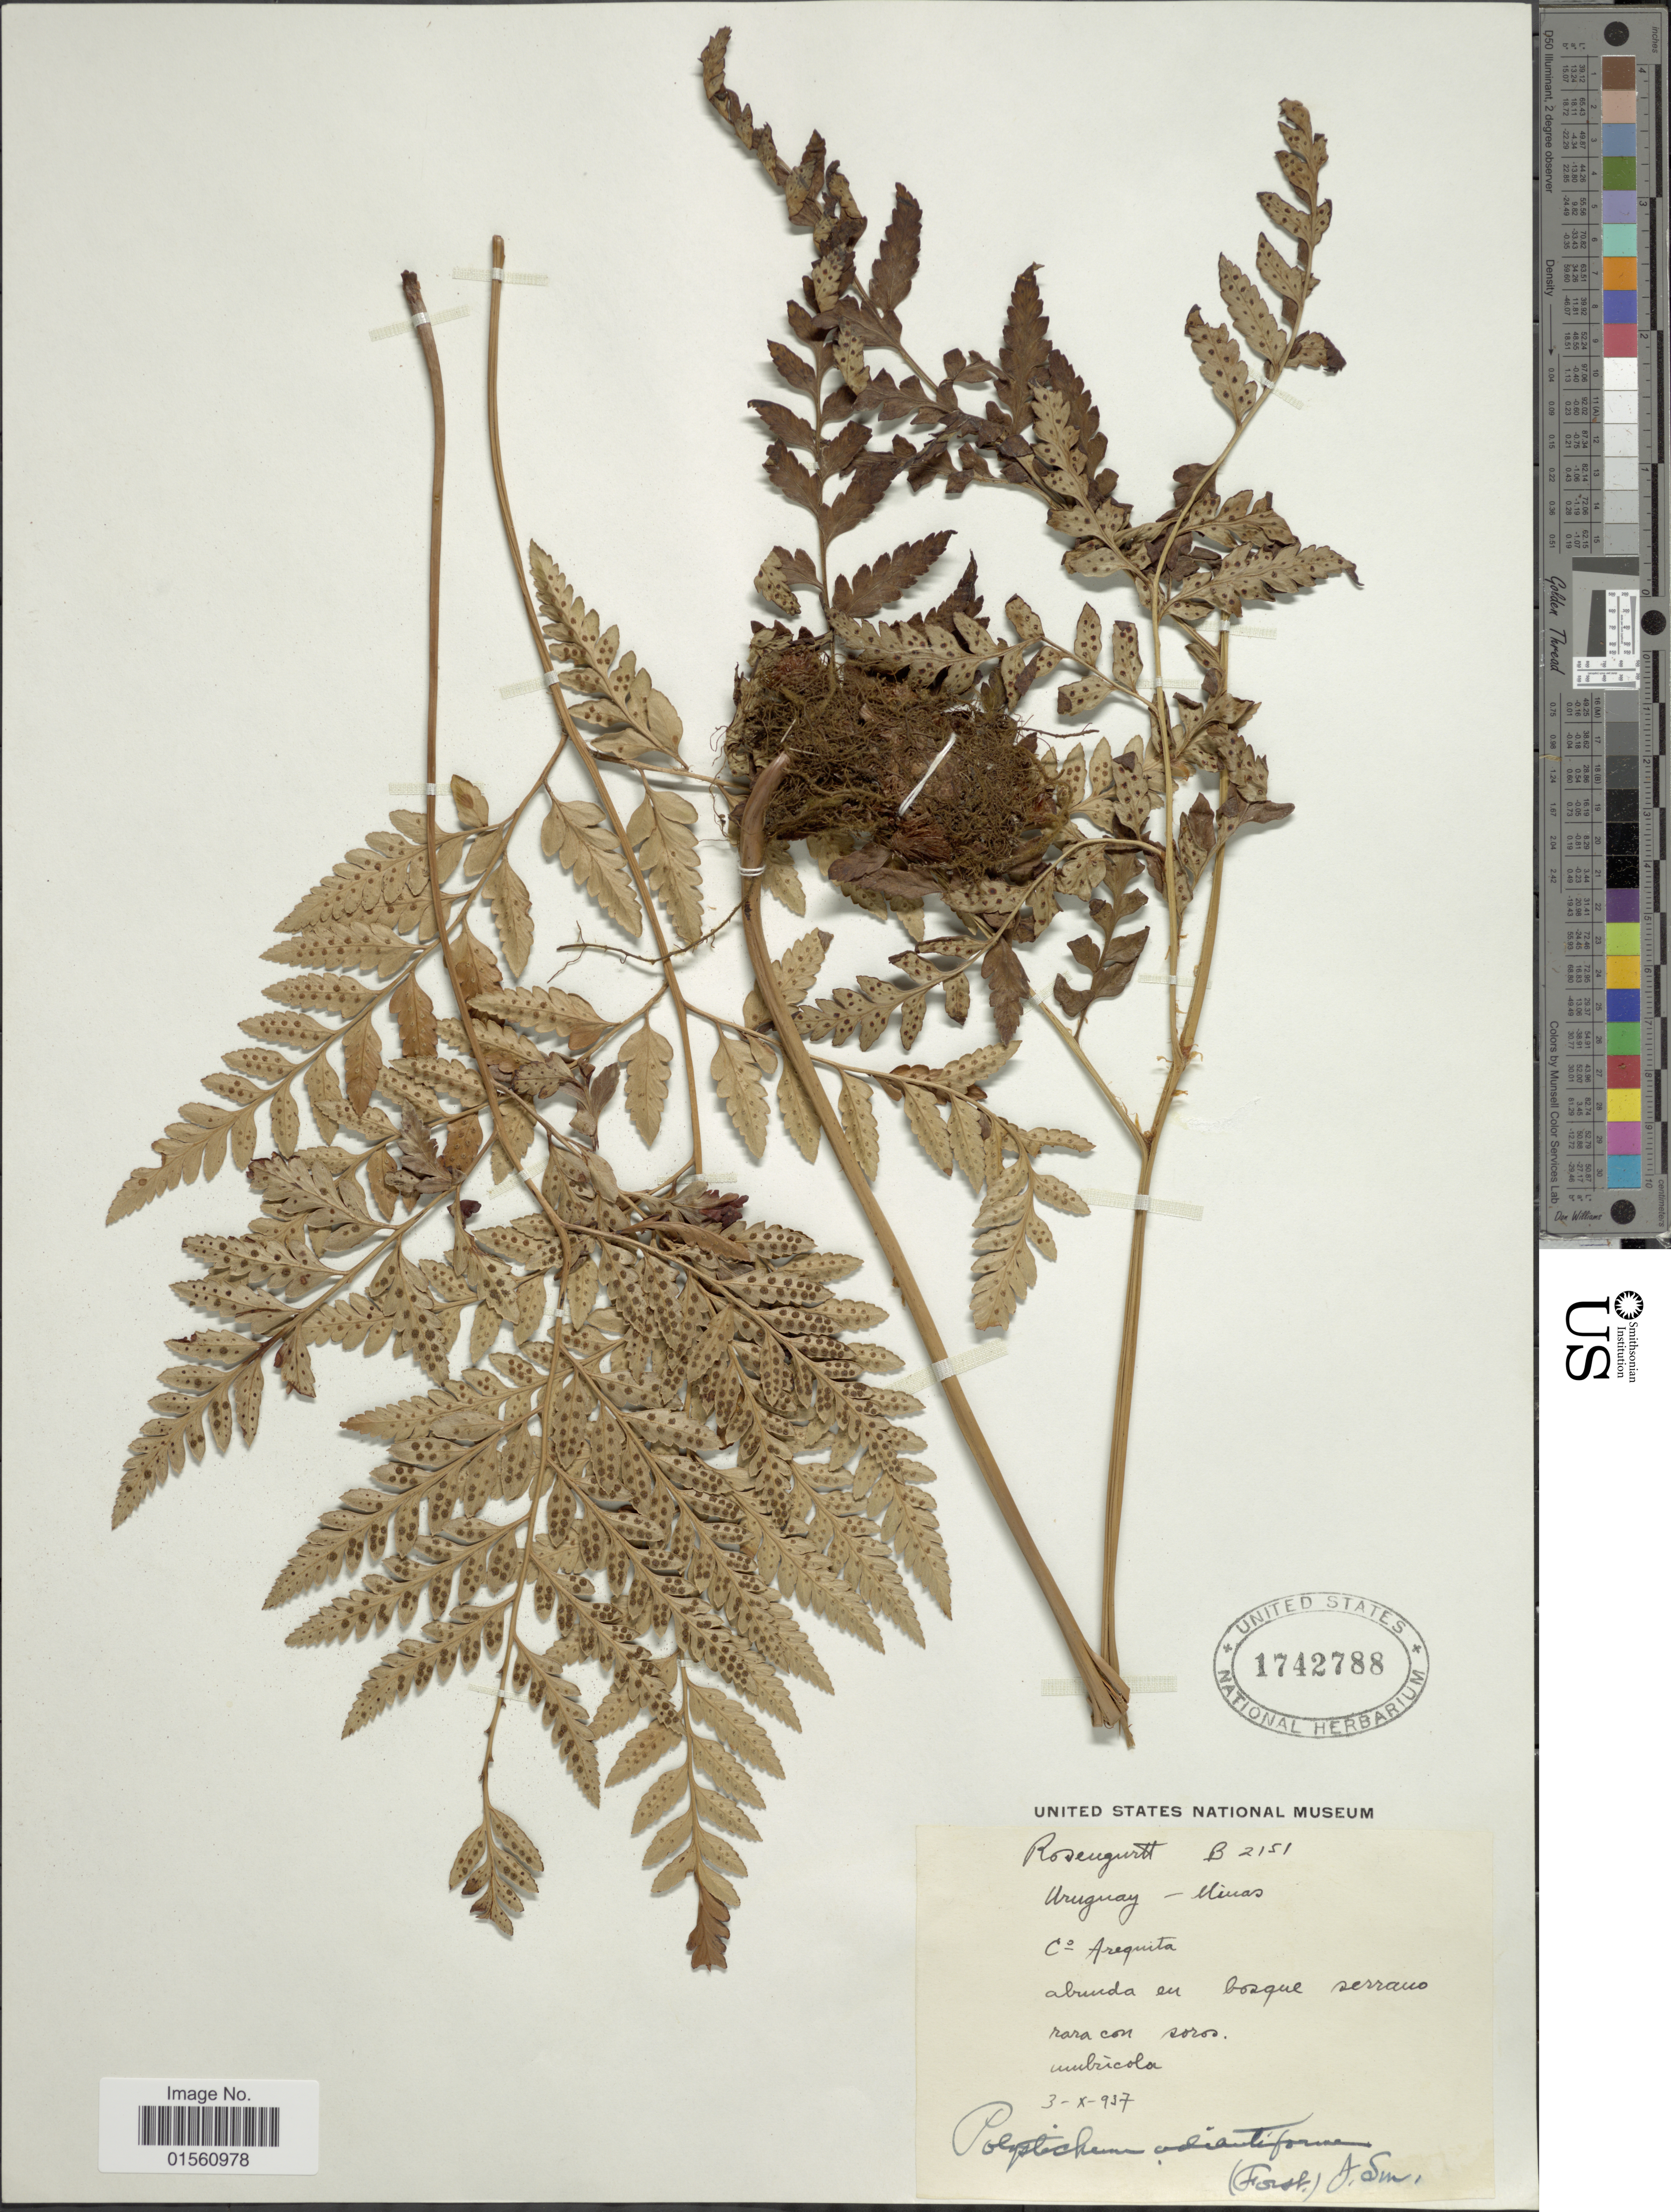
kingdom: Plantae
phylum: Tracheophyta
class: Polypodiopsida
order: Polypodiales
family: Dryopteridaceae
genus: Rumohra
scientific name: Rumohra adiantiformis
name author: (G. Forst.) Ching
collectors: Rosengurtt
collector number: B2151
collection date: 1937-10-03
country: Uruguay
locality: Uruguay, Minas, Co. Arequita.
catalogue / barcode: US 1742788